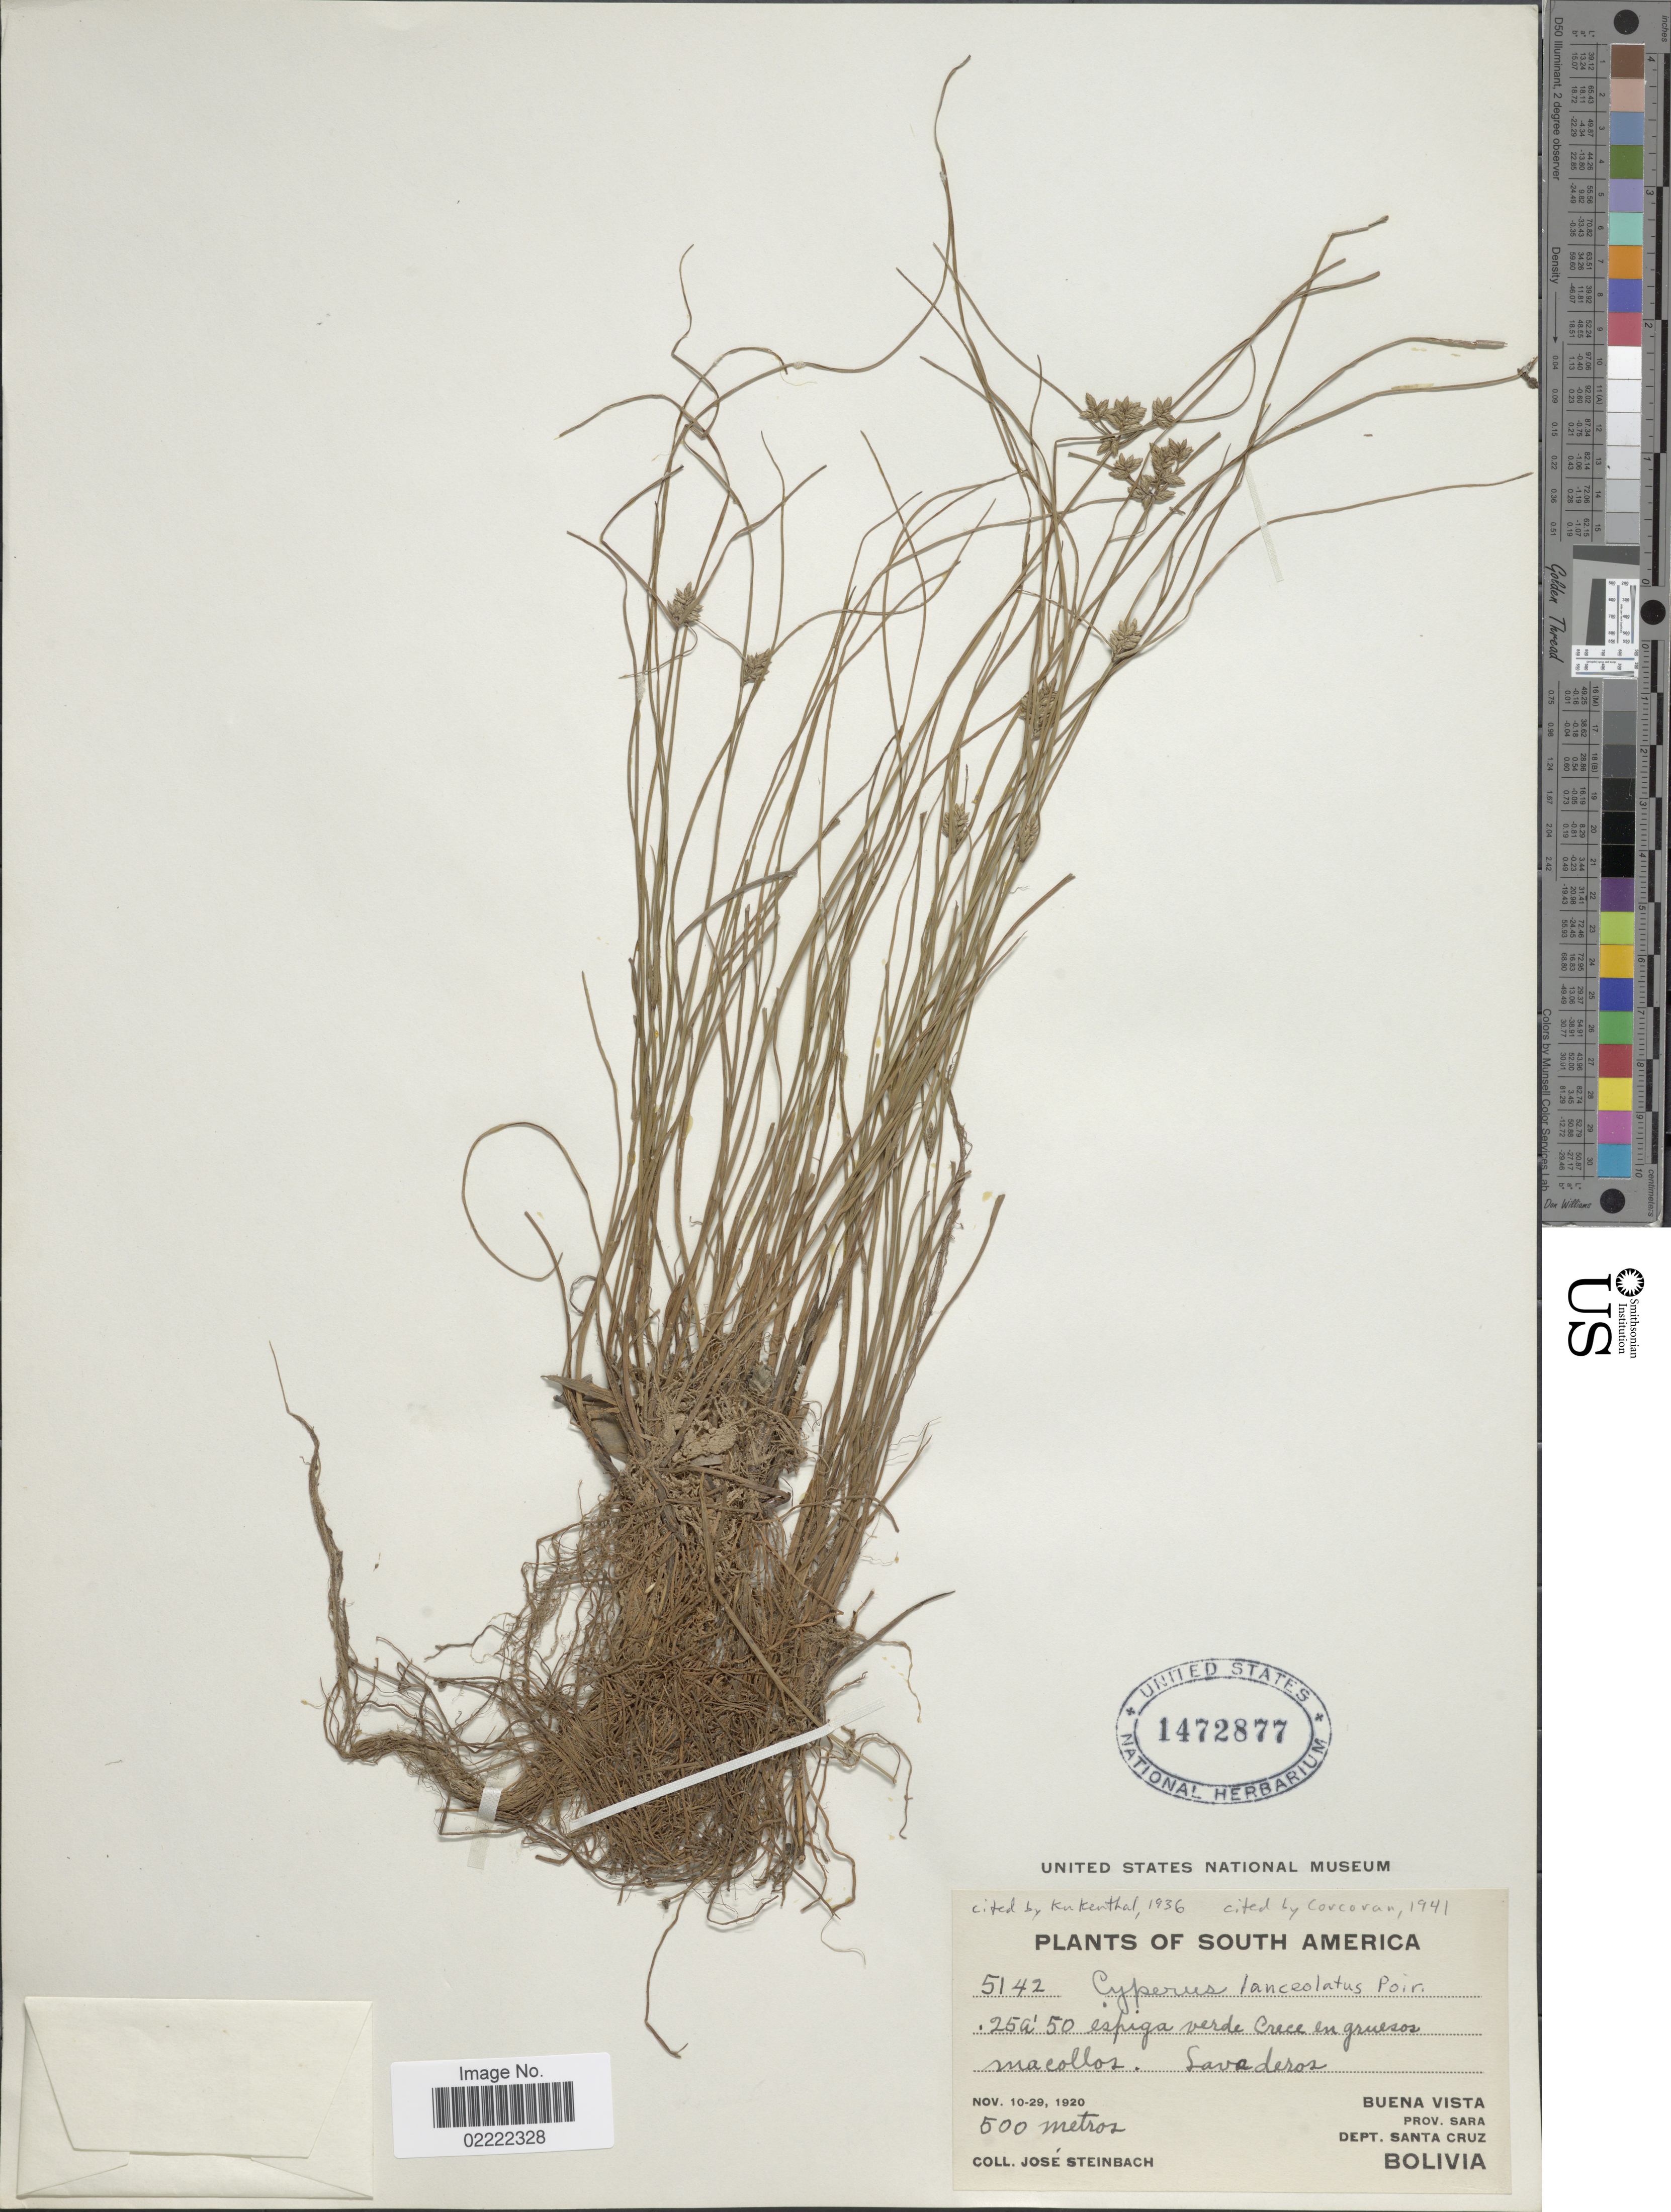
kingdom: Plantae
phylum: Tracheophyta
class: Liliopsida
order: Poales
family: Cyperaceae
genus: Cyperus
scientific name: Cyperus lanceolatus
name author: Poir.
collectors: J. Steinbach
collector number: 5142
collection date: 1920-11-10/1920-11-29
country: Bolivia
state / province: Santa Cruz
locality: Buena Vista. Prov. Sara. Dept. Santa Cruz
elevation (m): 500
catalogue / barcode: US 1472877